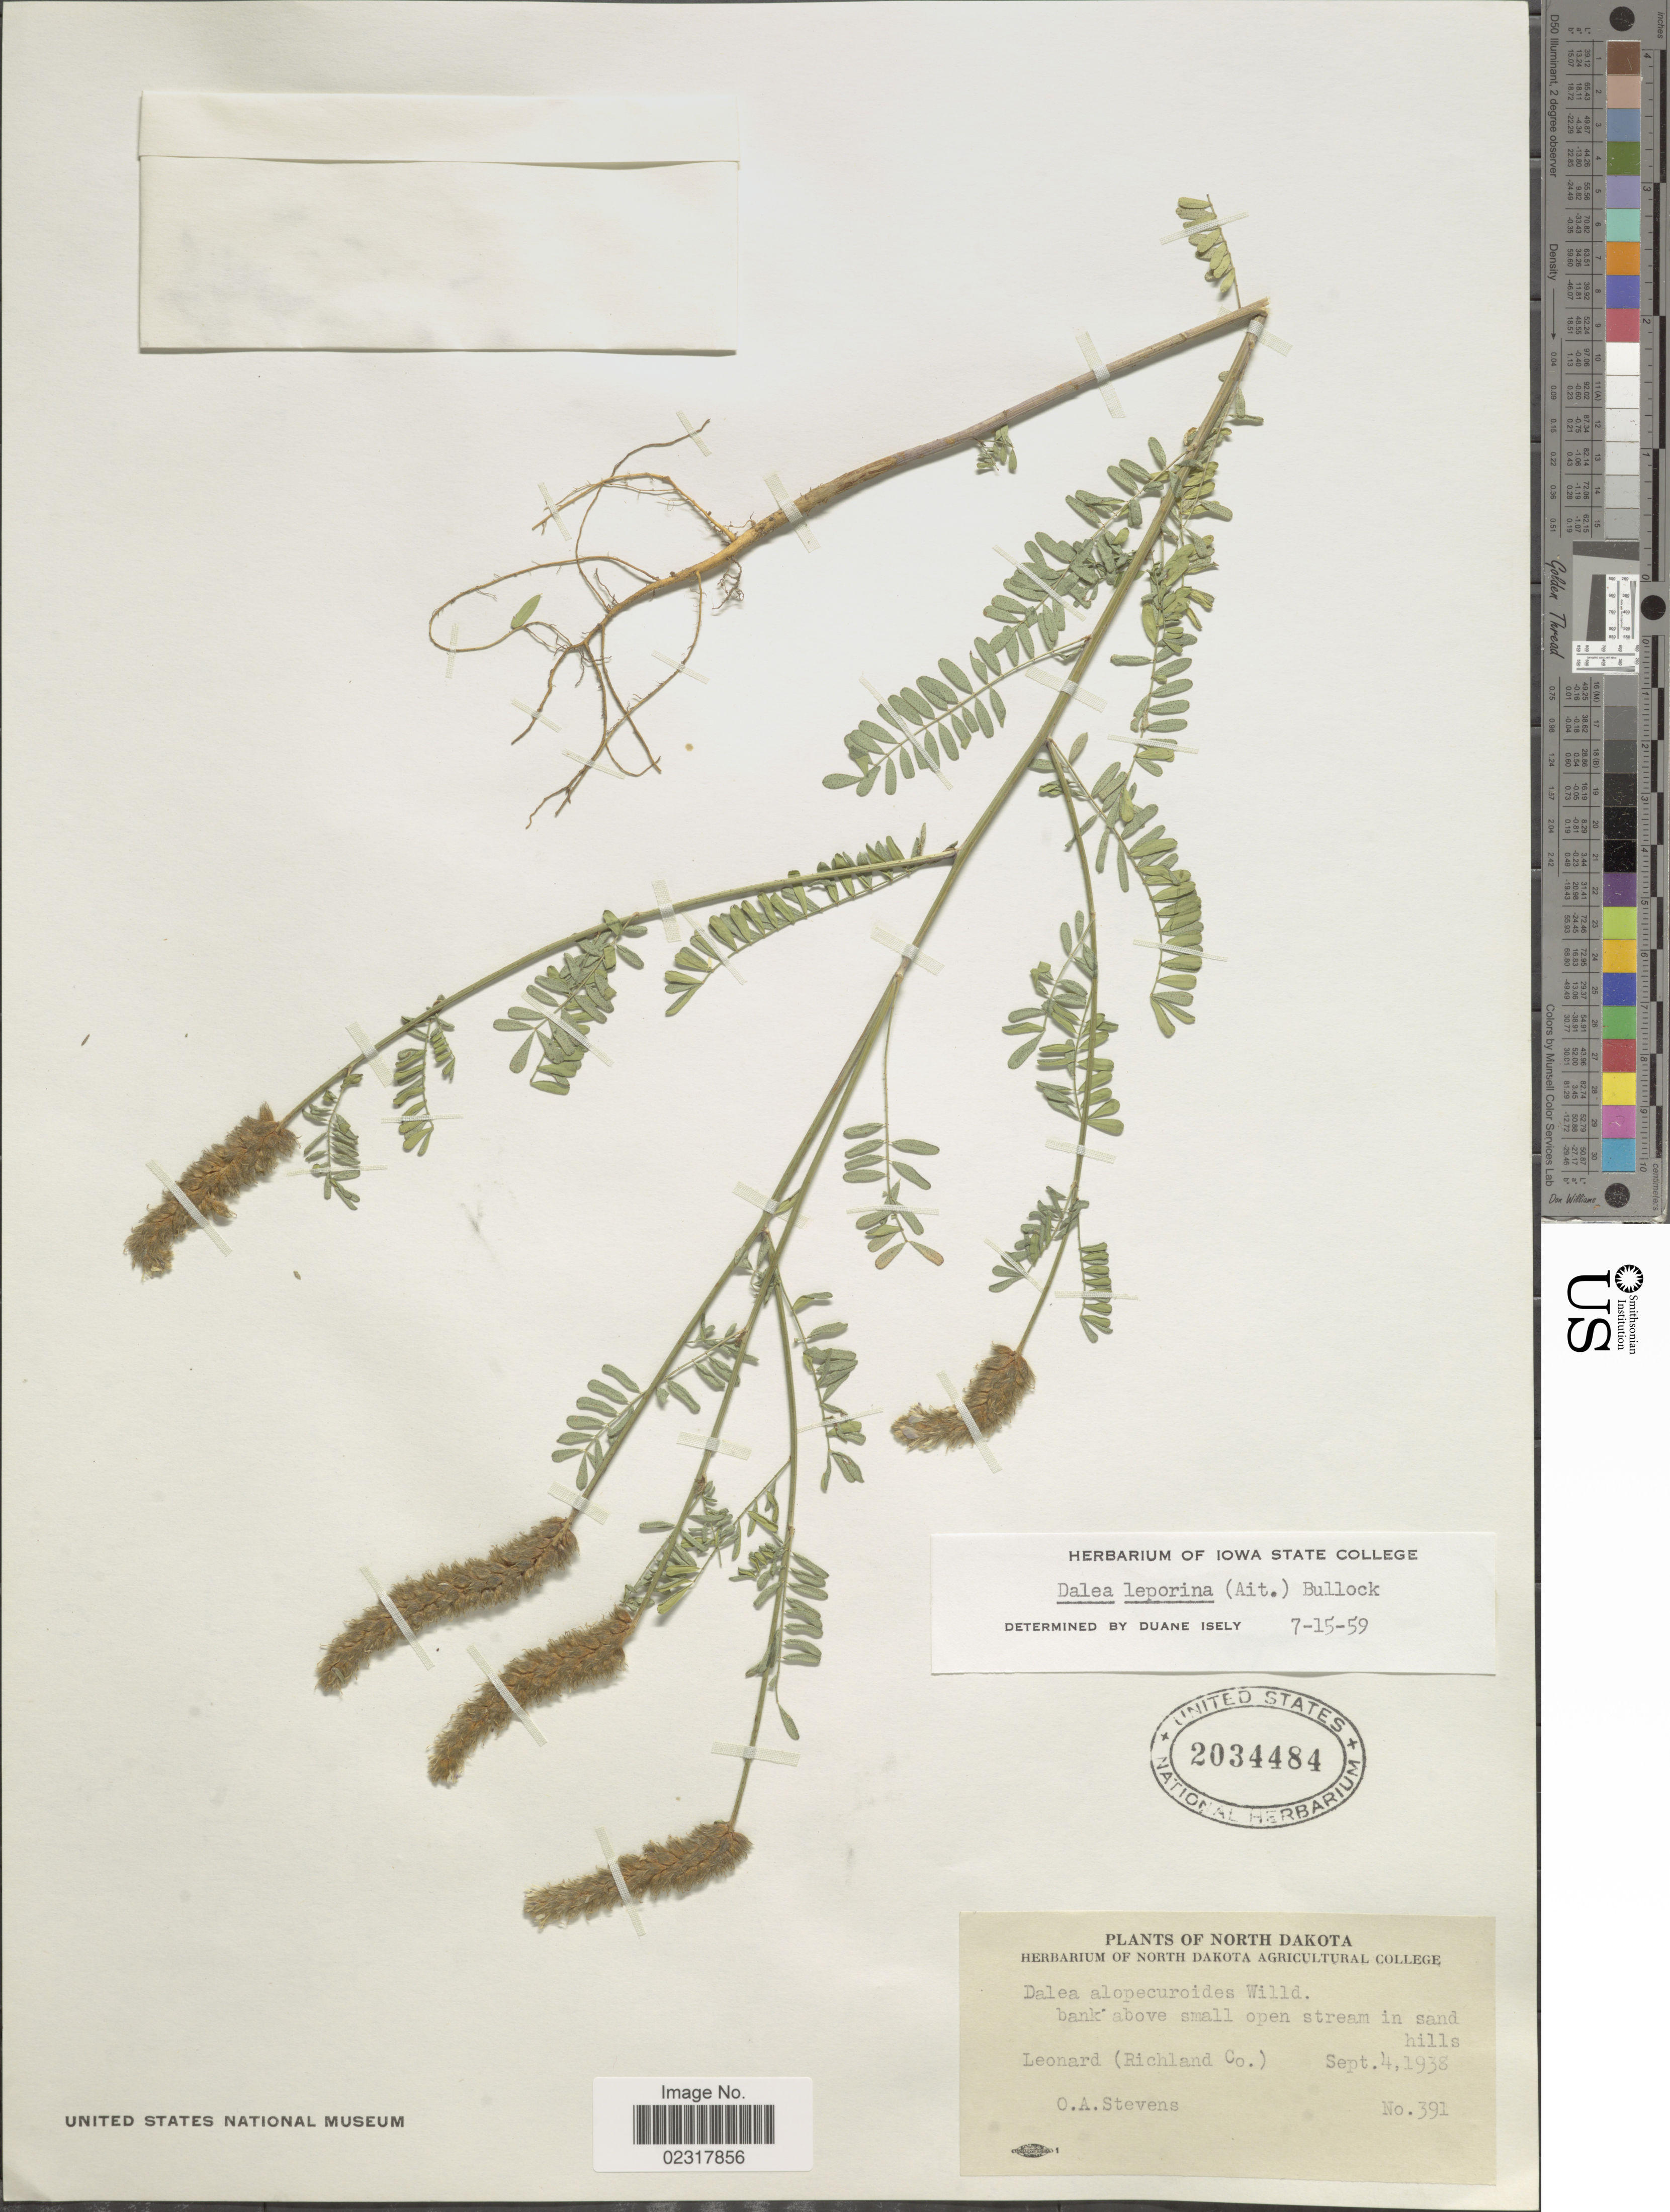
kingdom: Plantae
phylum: Tracheophyta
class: Magnoliopsida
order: Fabales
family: Fabaceae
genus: Dalea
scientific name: Dalea leporina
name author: (Aiton) Bullock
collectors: O. A. Stevens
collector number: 391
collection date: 1938-09-04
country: United States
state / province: North Dakota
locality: Leonard (Richland Co.)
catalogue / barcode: US 2034484